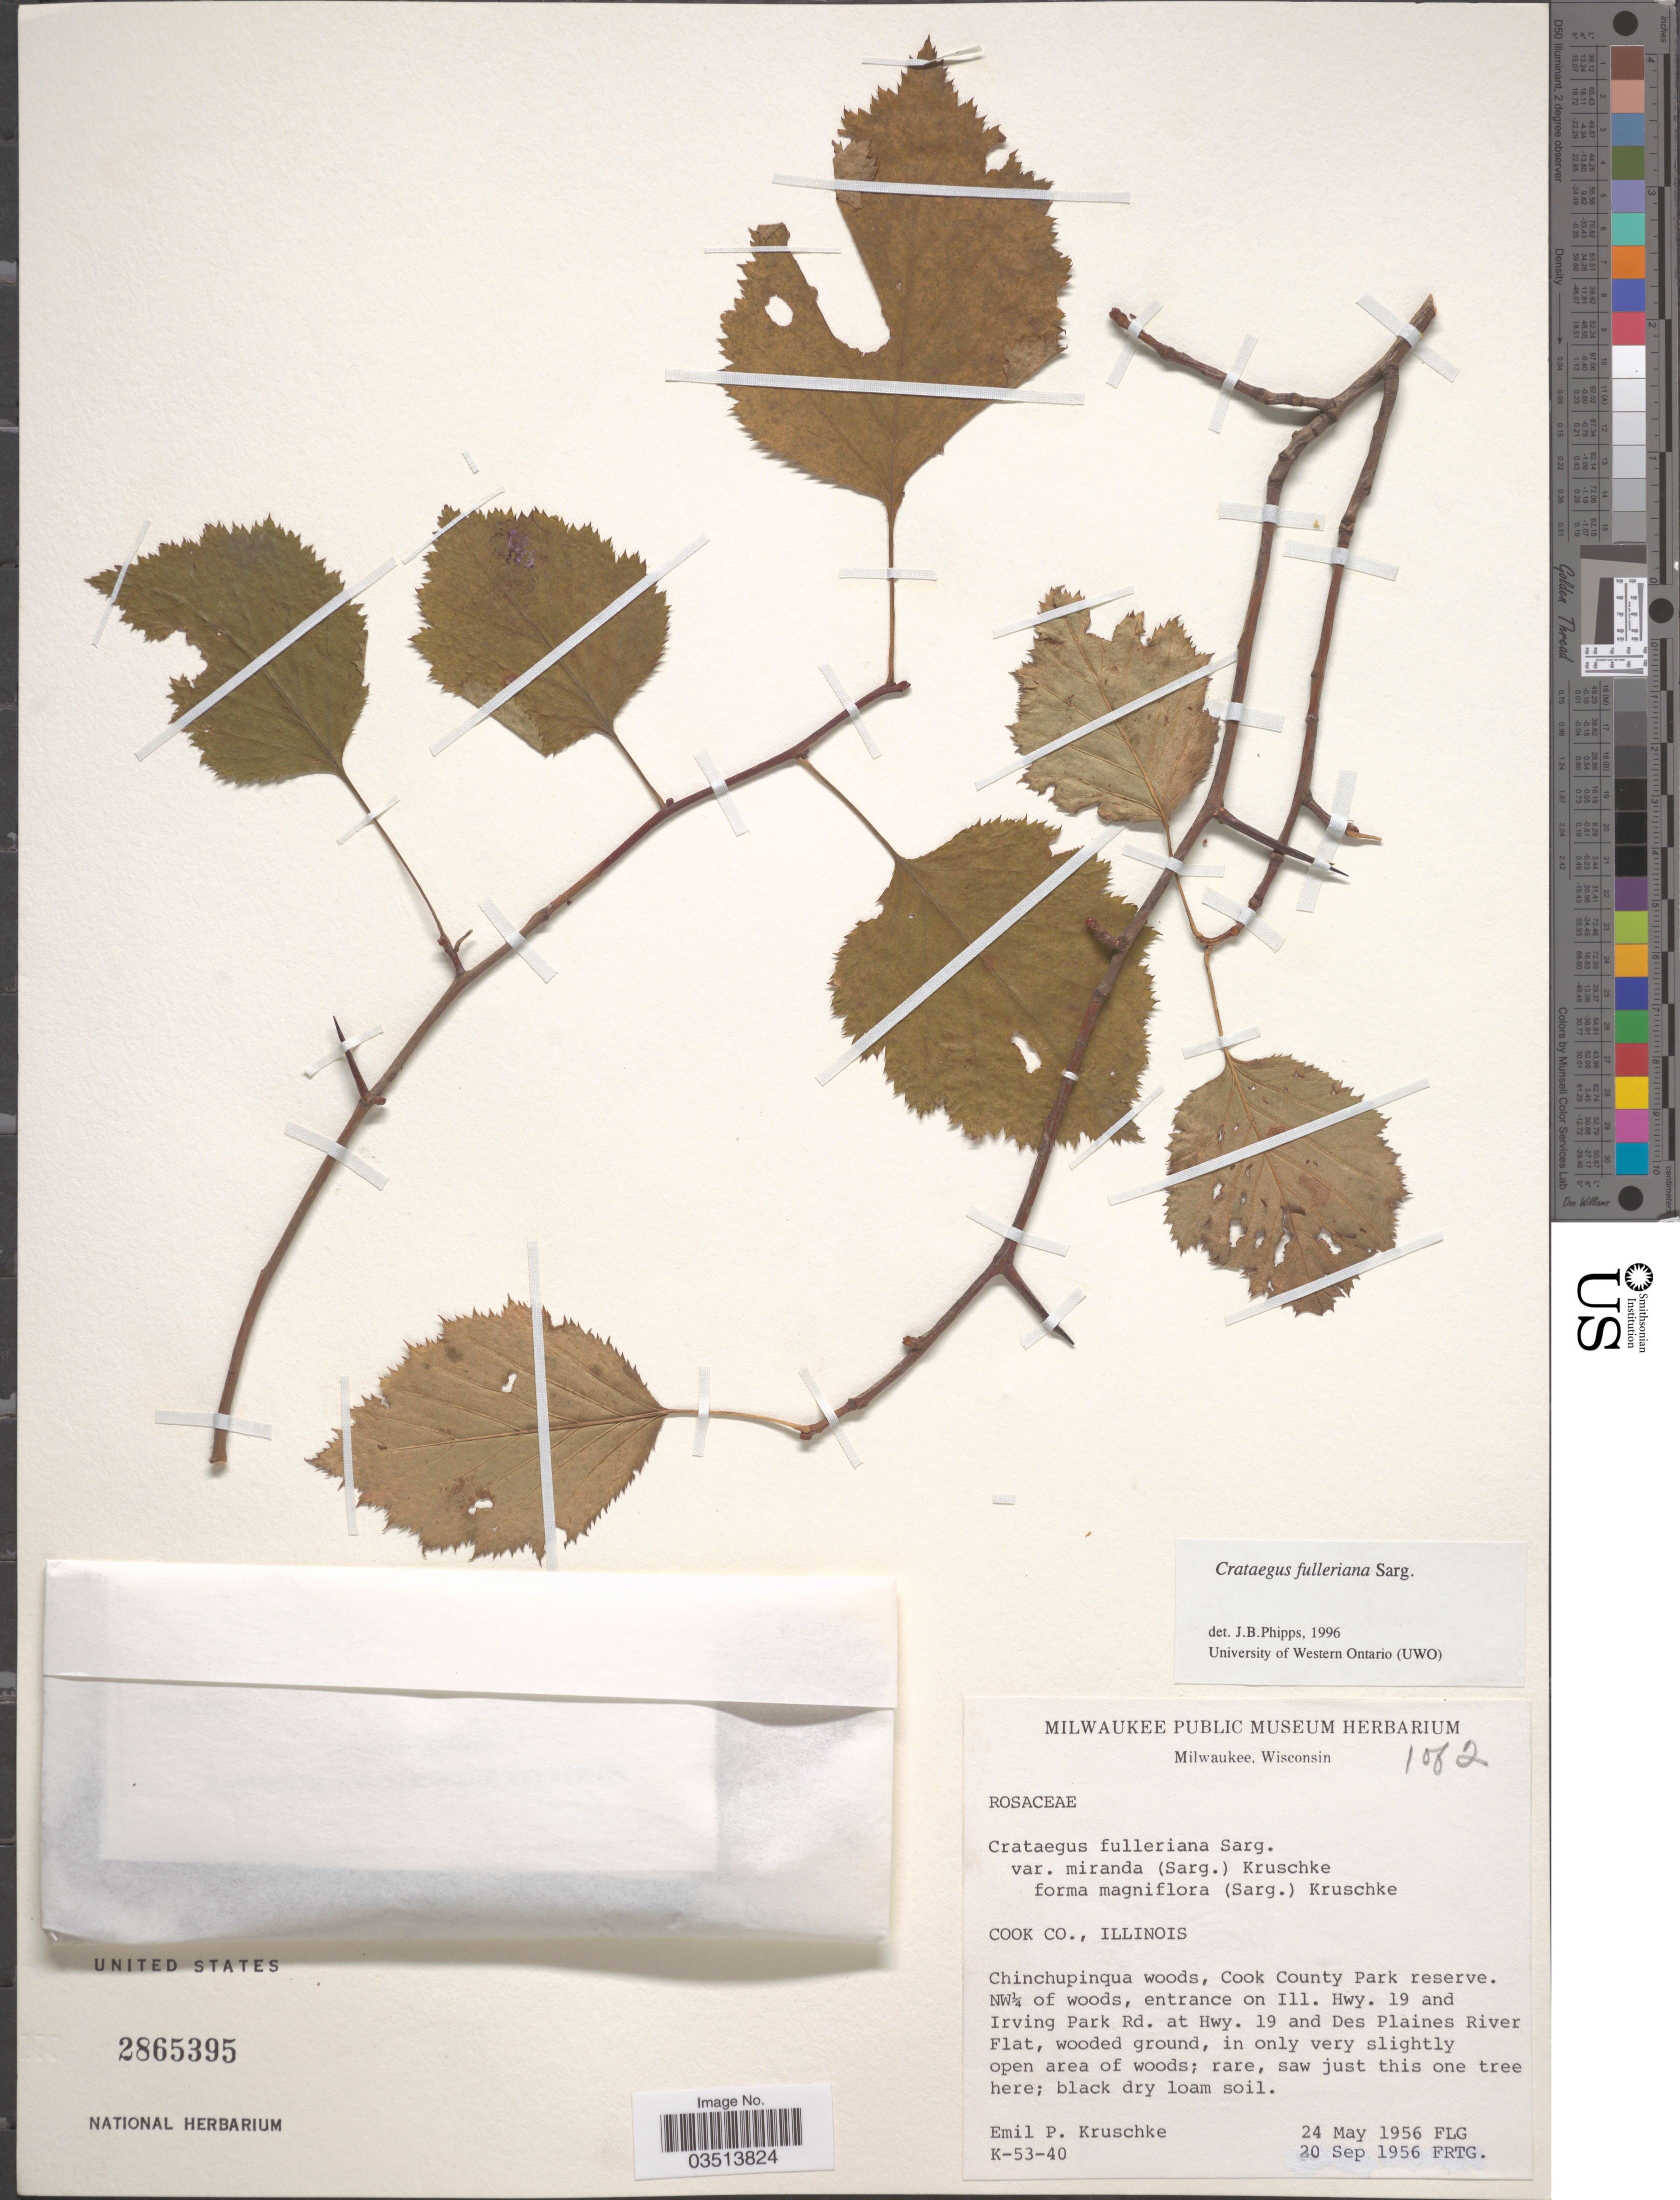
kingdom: Plantae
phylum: Tracheophyta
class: Magnoliopsida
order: Rosales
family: Rosaceae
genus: Crataegus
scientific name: Crataegus coccinea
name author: Ashe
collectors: E. Kruschke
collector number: K-53-40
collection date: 1956-05-24/1956-09-20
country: United States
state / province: Illinois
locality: Cook Co. Cook County Park reserve. NW¼ of woods, entrance on Ill. Hwy. 19 and Irving Park Rd. at Hwy. 19 and Des Plaines River Flat.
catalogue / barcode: US 2865395